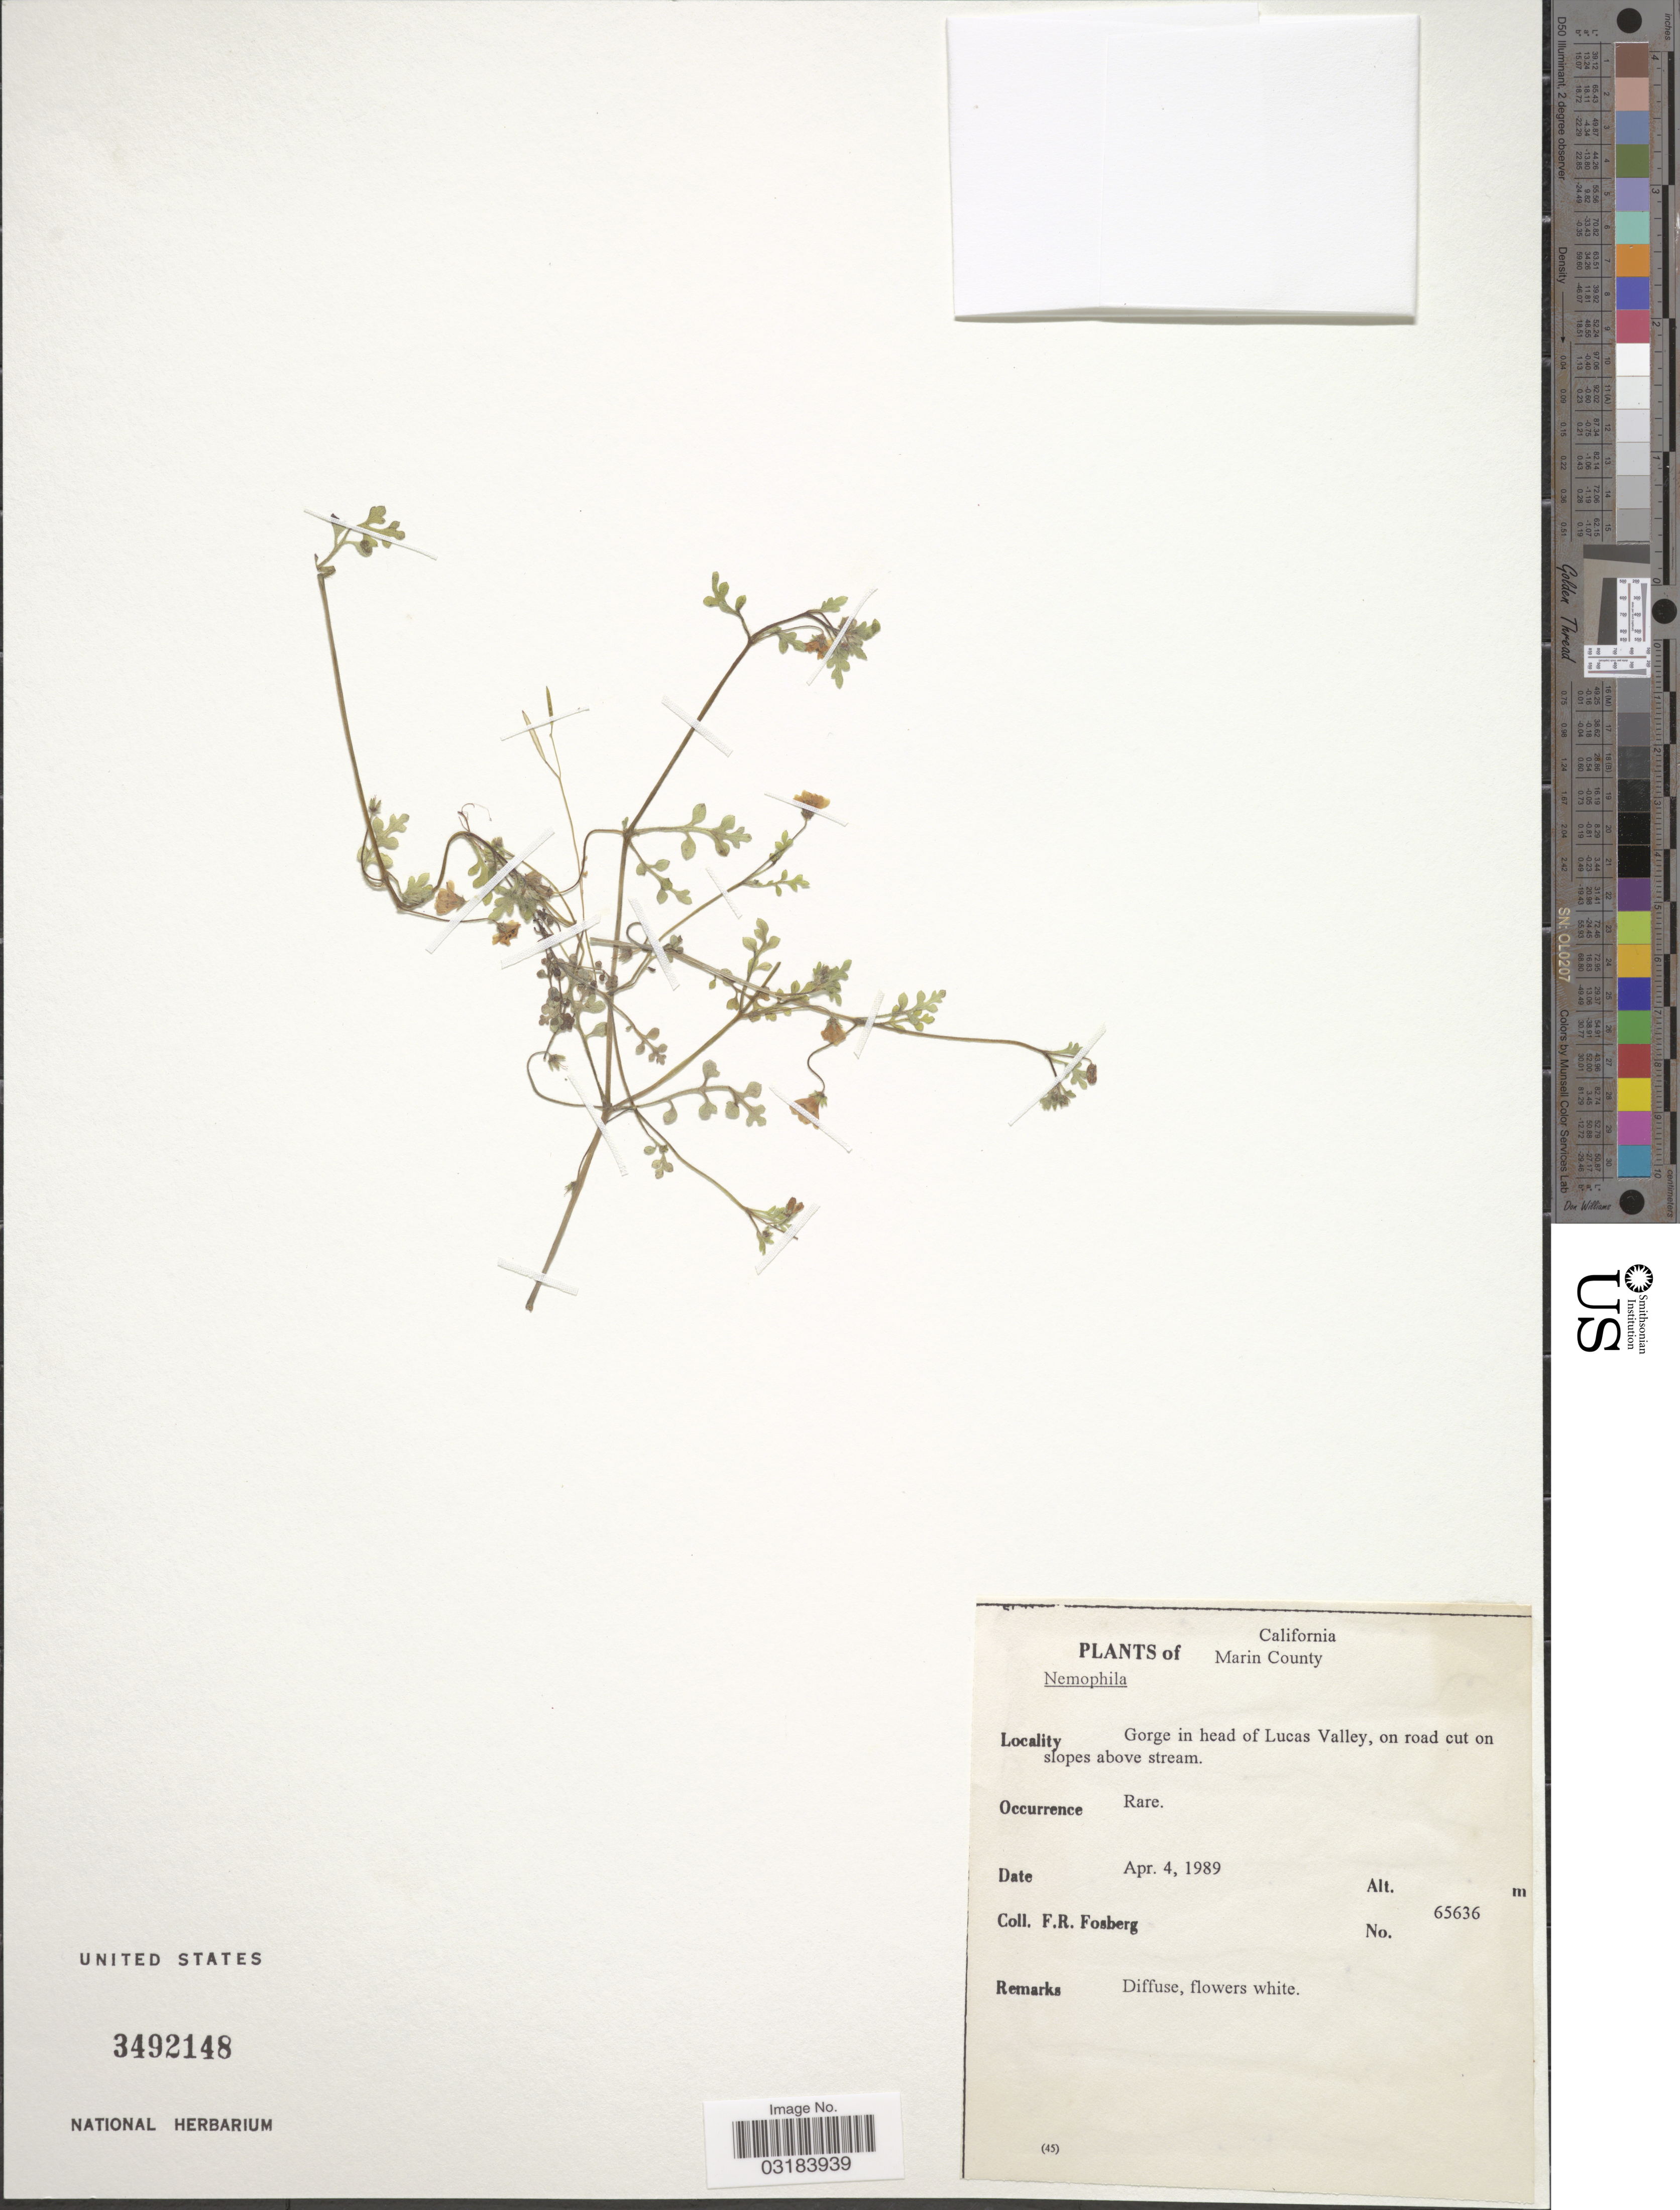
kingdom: Plantae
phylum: Tracheophyta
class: Magnoliopsida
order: Boraginales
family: Hydrophyllaceae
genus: Nemophila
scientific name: Nemophila sp.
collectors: F. R. Fosberg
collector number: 65636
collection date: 1989-04-04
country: United States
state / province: California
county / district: Marin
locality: Marin County, Gorge in head of Lucas Valley, on road cut on slopes above stream.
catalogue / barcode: US 3492148